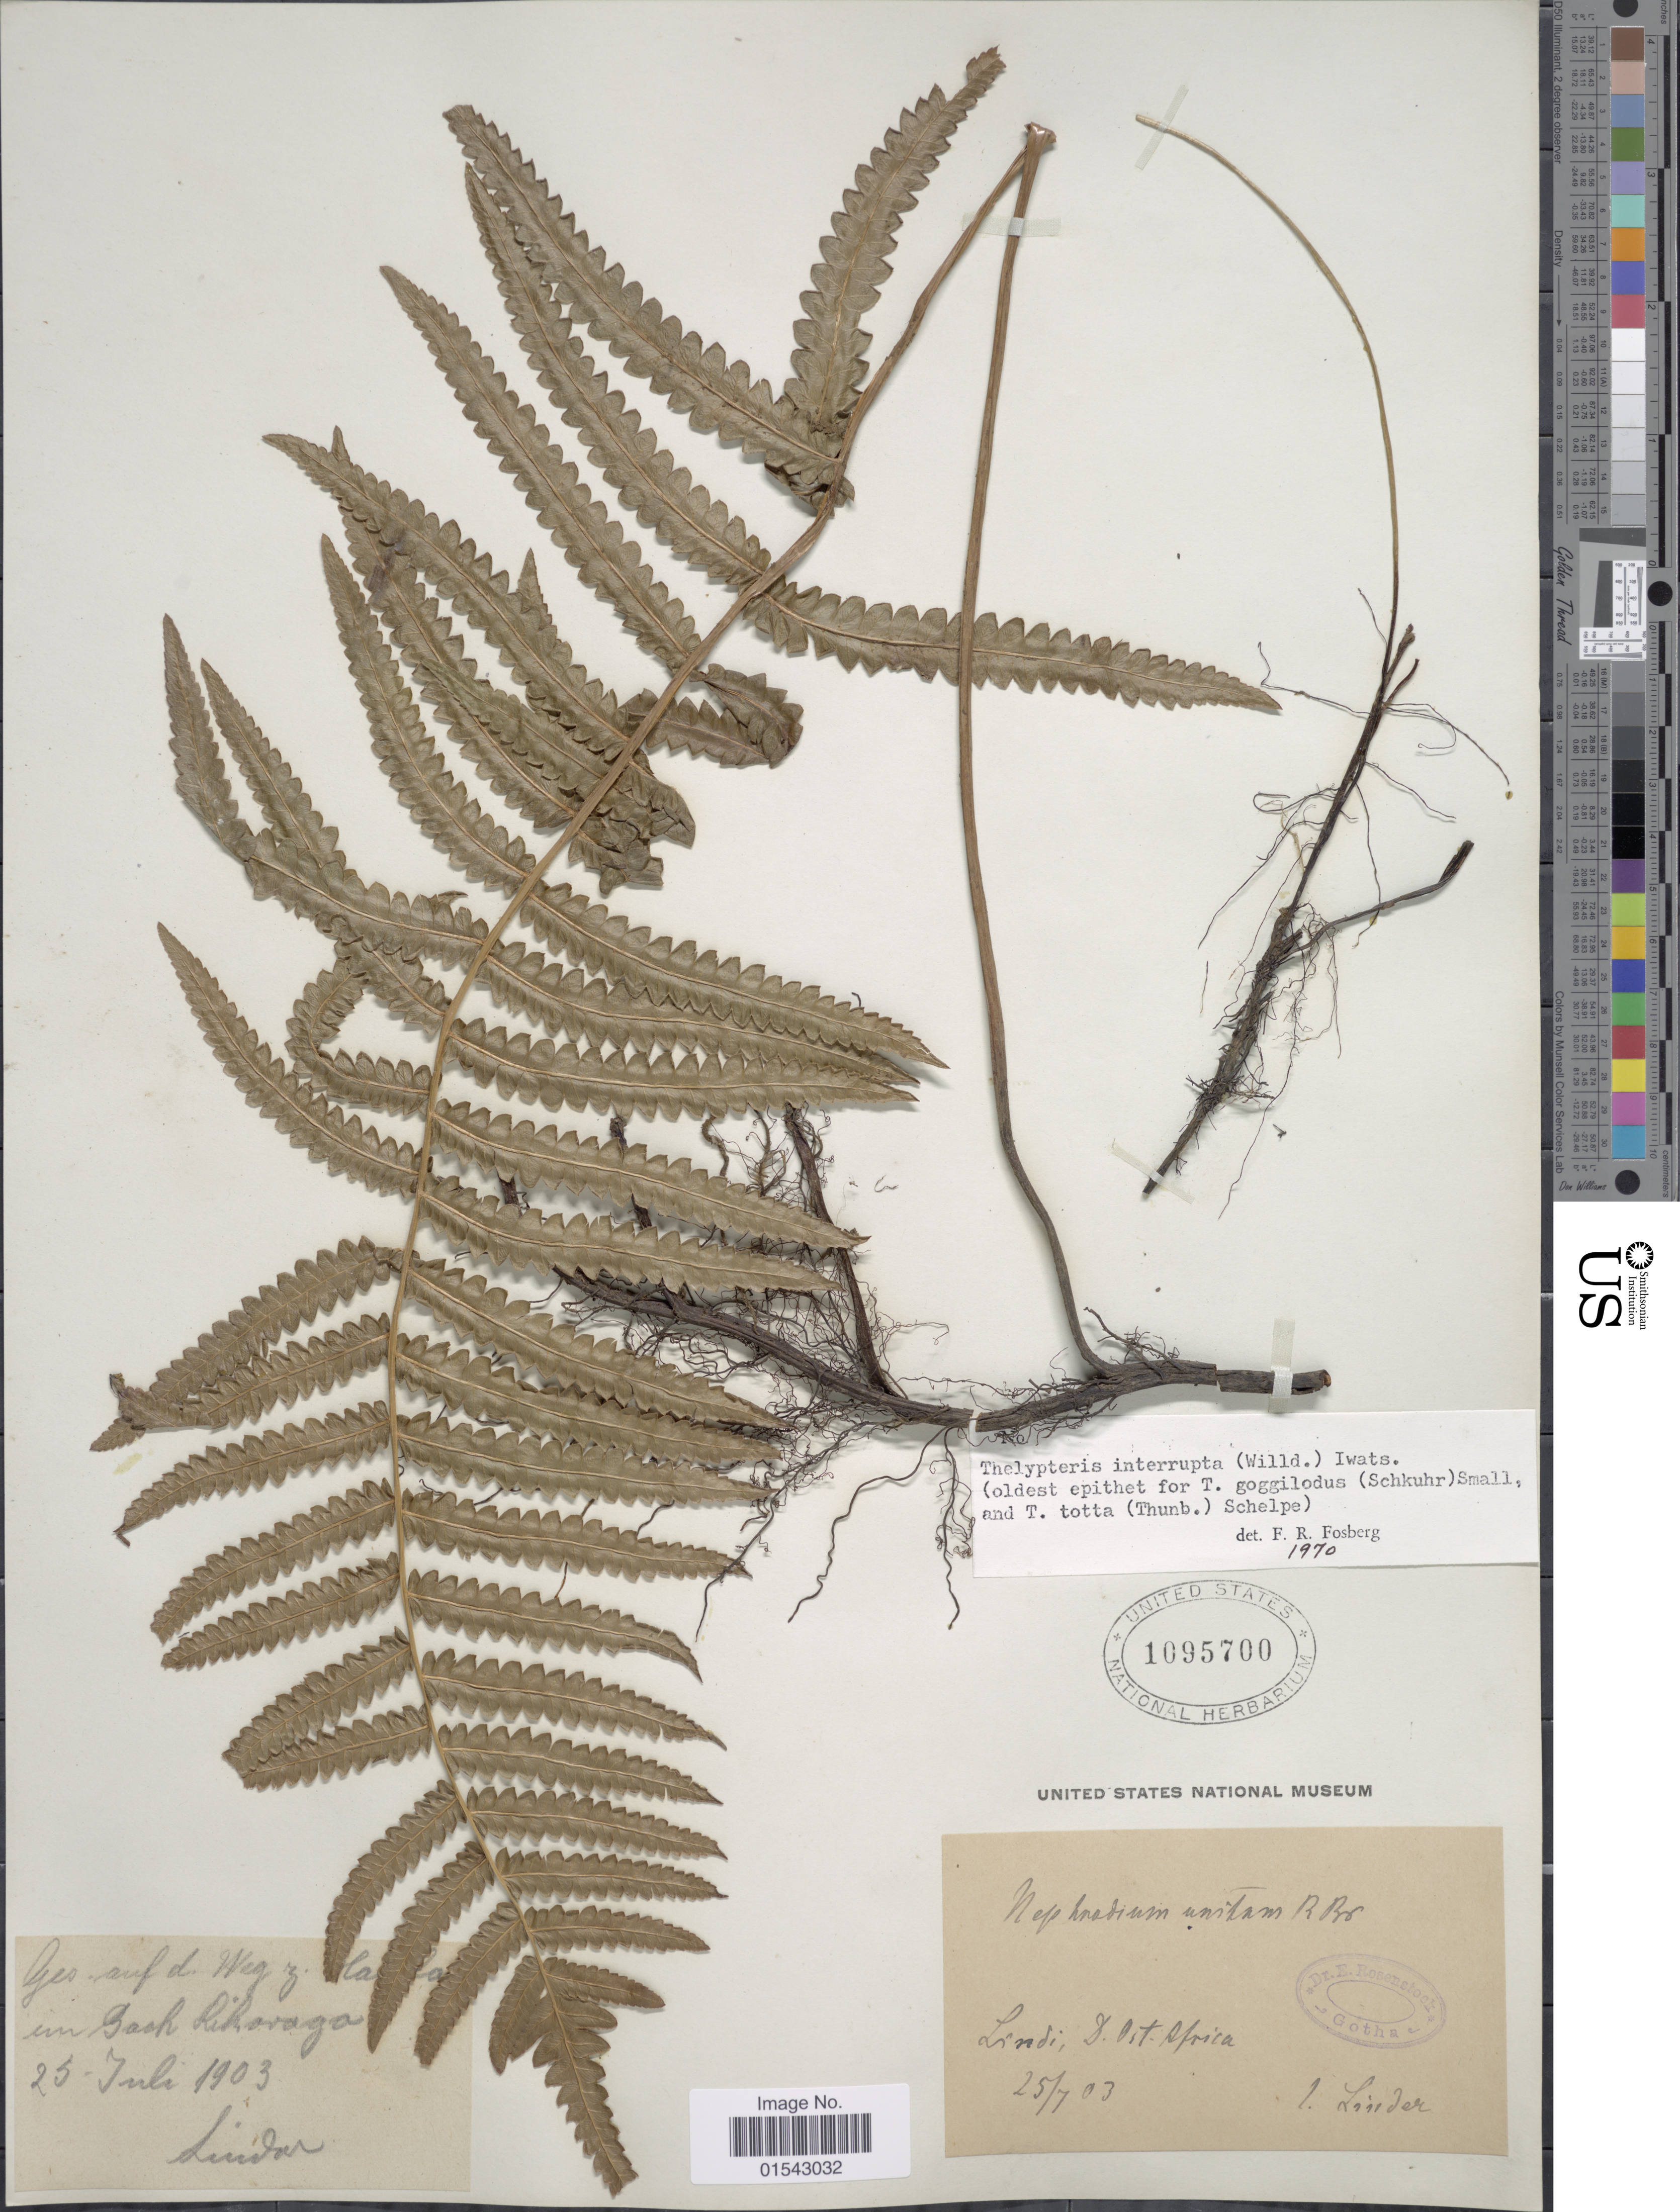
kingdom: Plantae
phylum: Tracheophyta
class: Polypodiopsida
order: Polypodiales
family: Thelypteridaceae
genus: Cyclosorus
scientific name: Cyclosorus interruptus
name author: (Willd.) H. Itô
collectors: -. Linder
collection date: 1903-07-25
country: Tanzania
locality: Lindi, D. Ost. Africa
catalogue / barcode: US 1095700